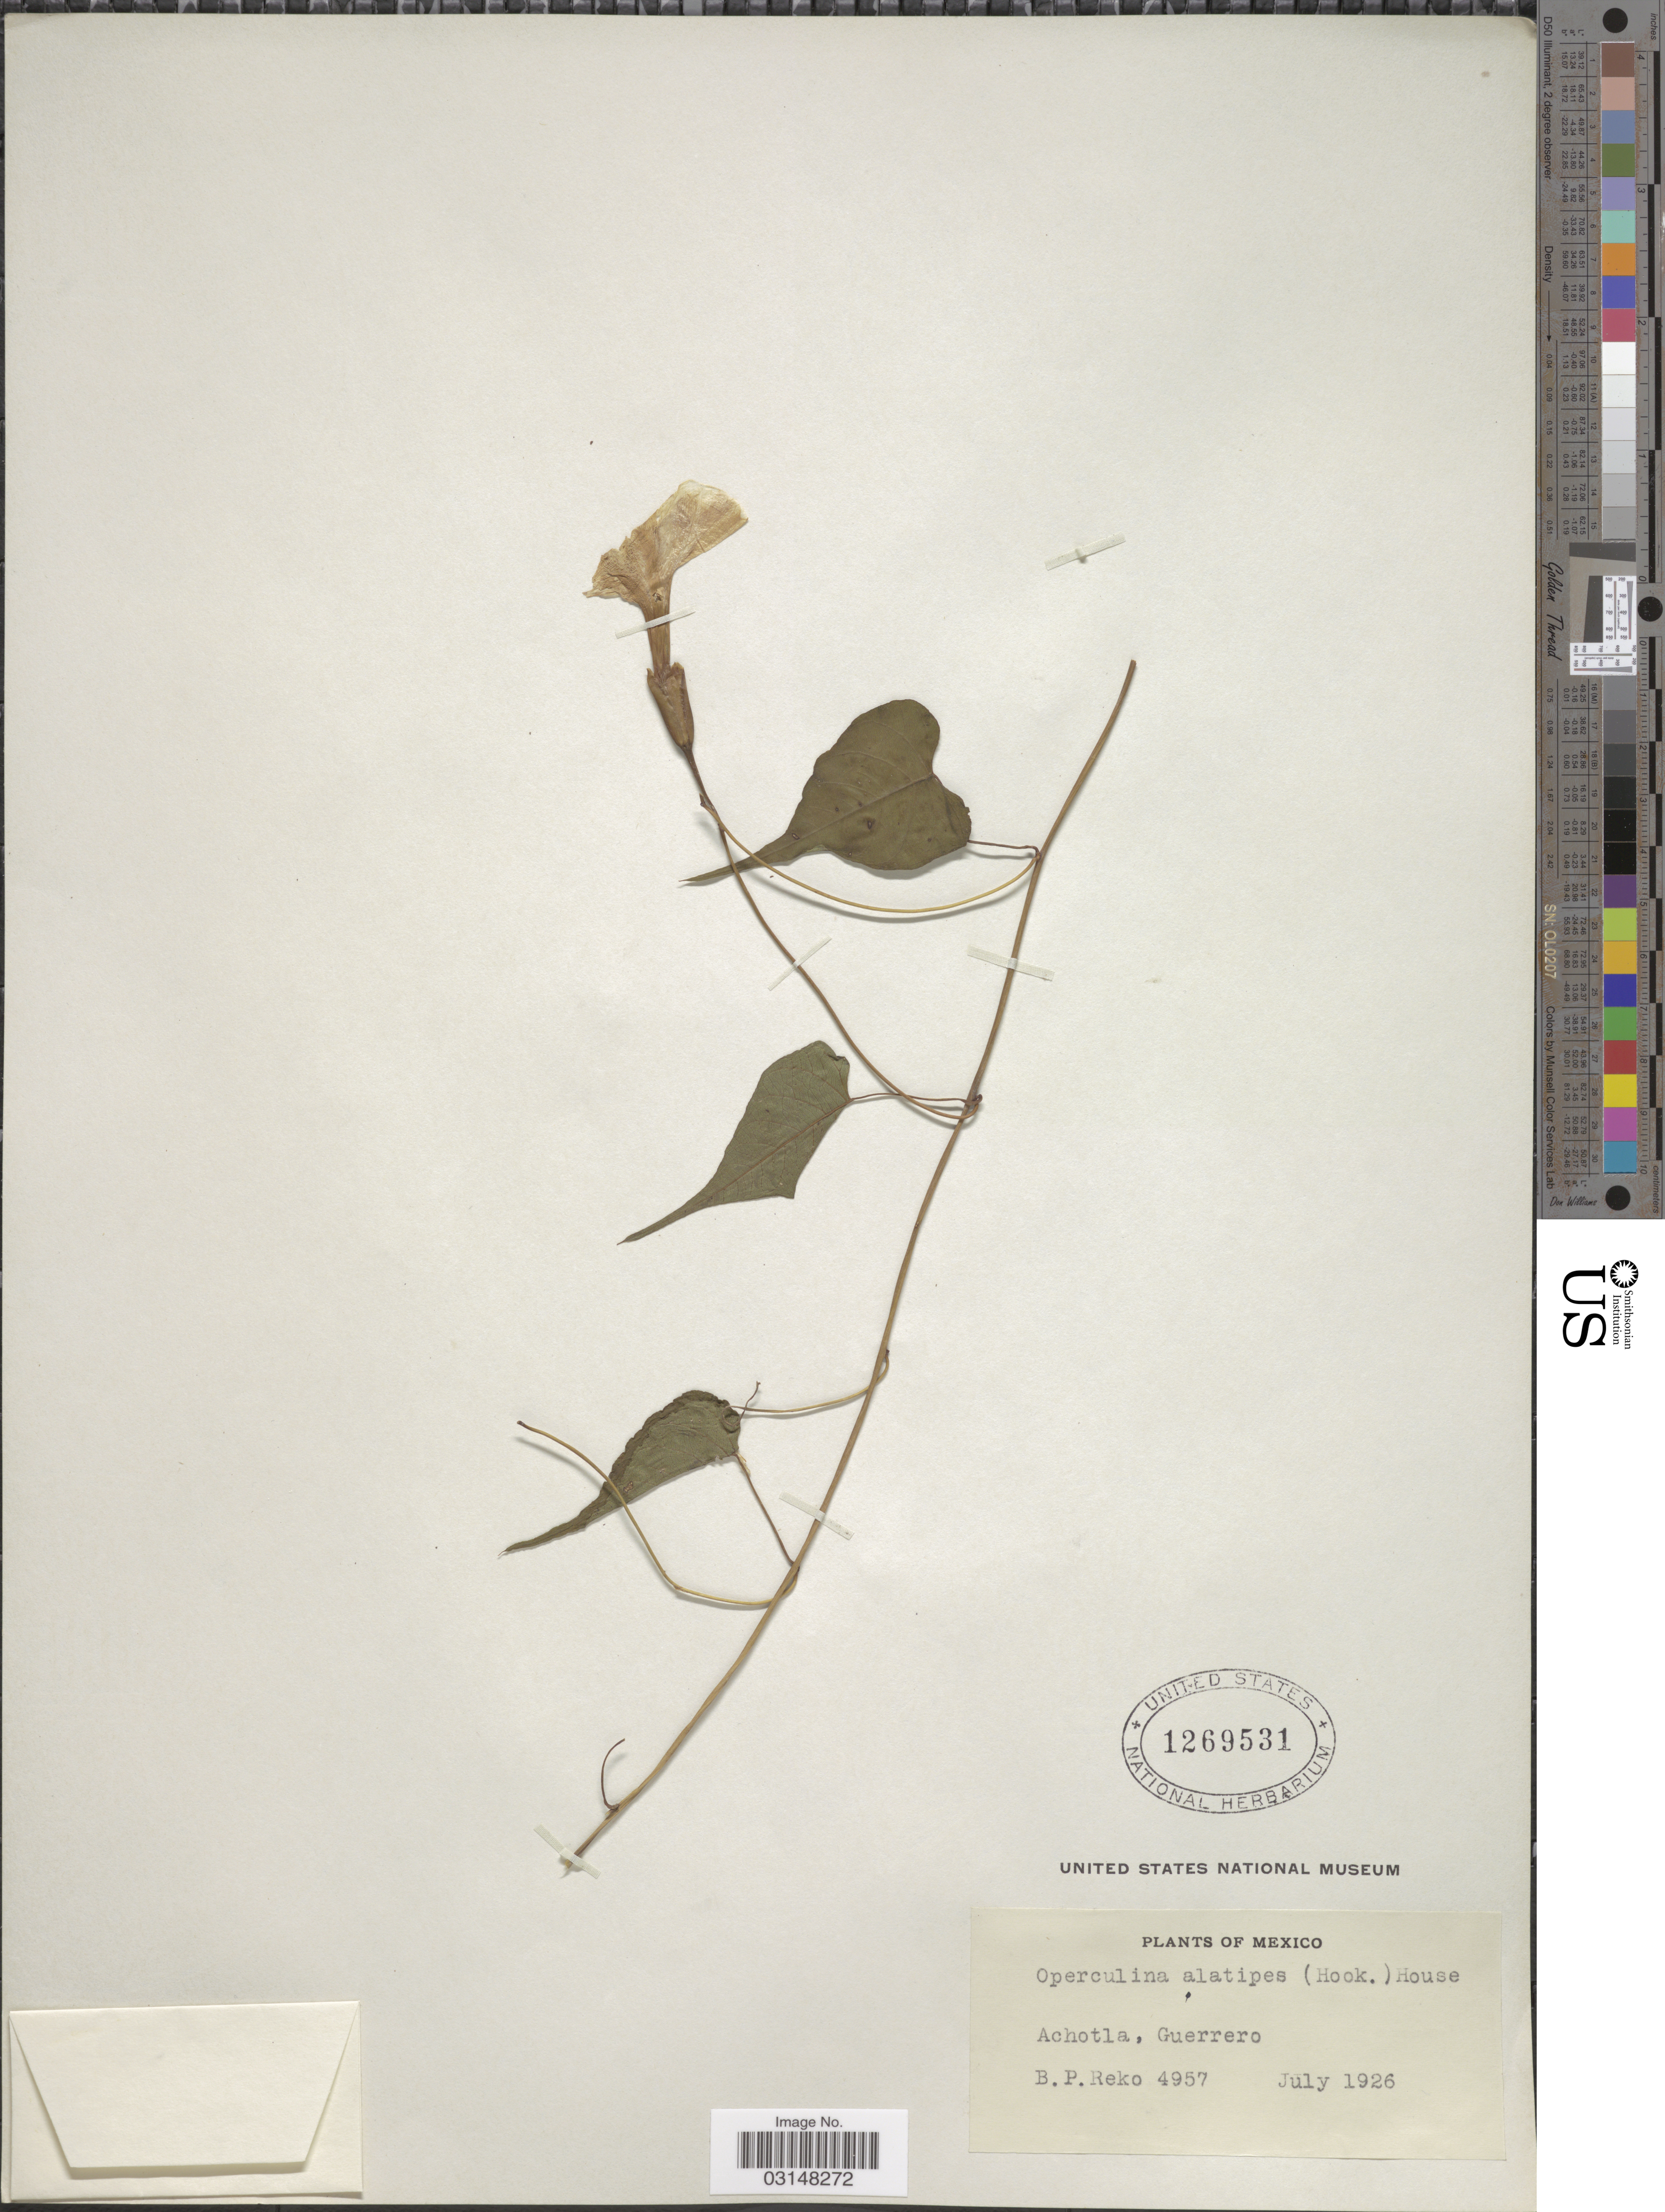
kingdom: Plantae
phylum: Tracheophyta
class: Magnoliopsida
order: Solanales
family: Convolvulaceae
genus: Operculina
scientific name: Operculina pteripes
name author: (G. Don) O'Donell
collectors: B. P. Reko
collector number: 4957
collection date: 1926-07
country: Mexico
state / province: Guerrero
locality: Achotla.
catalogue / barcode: US 1269531